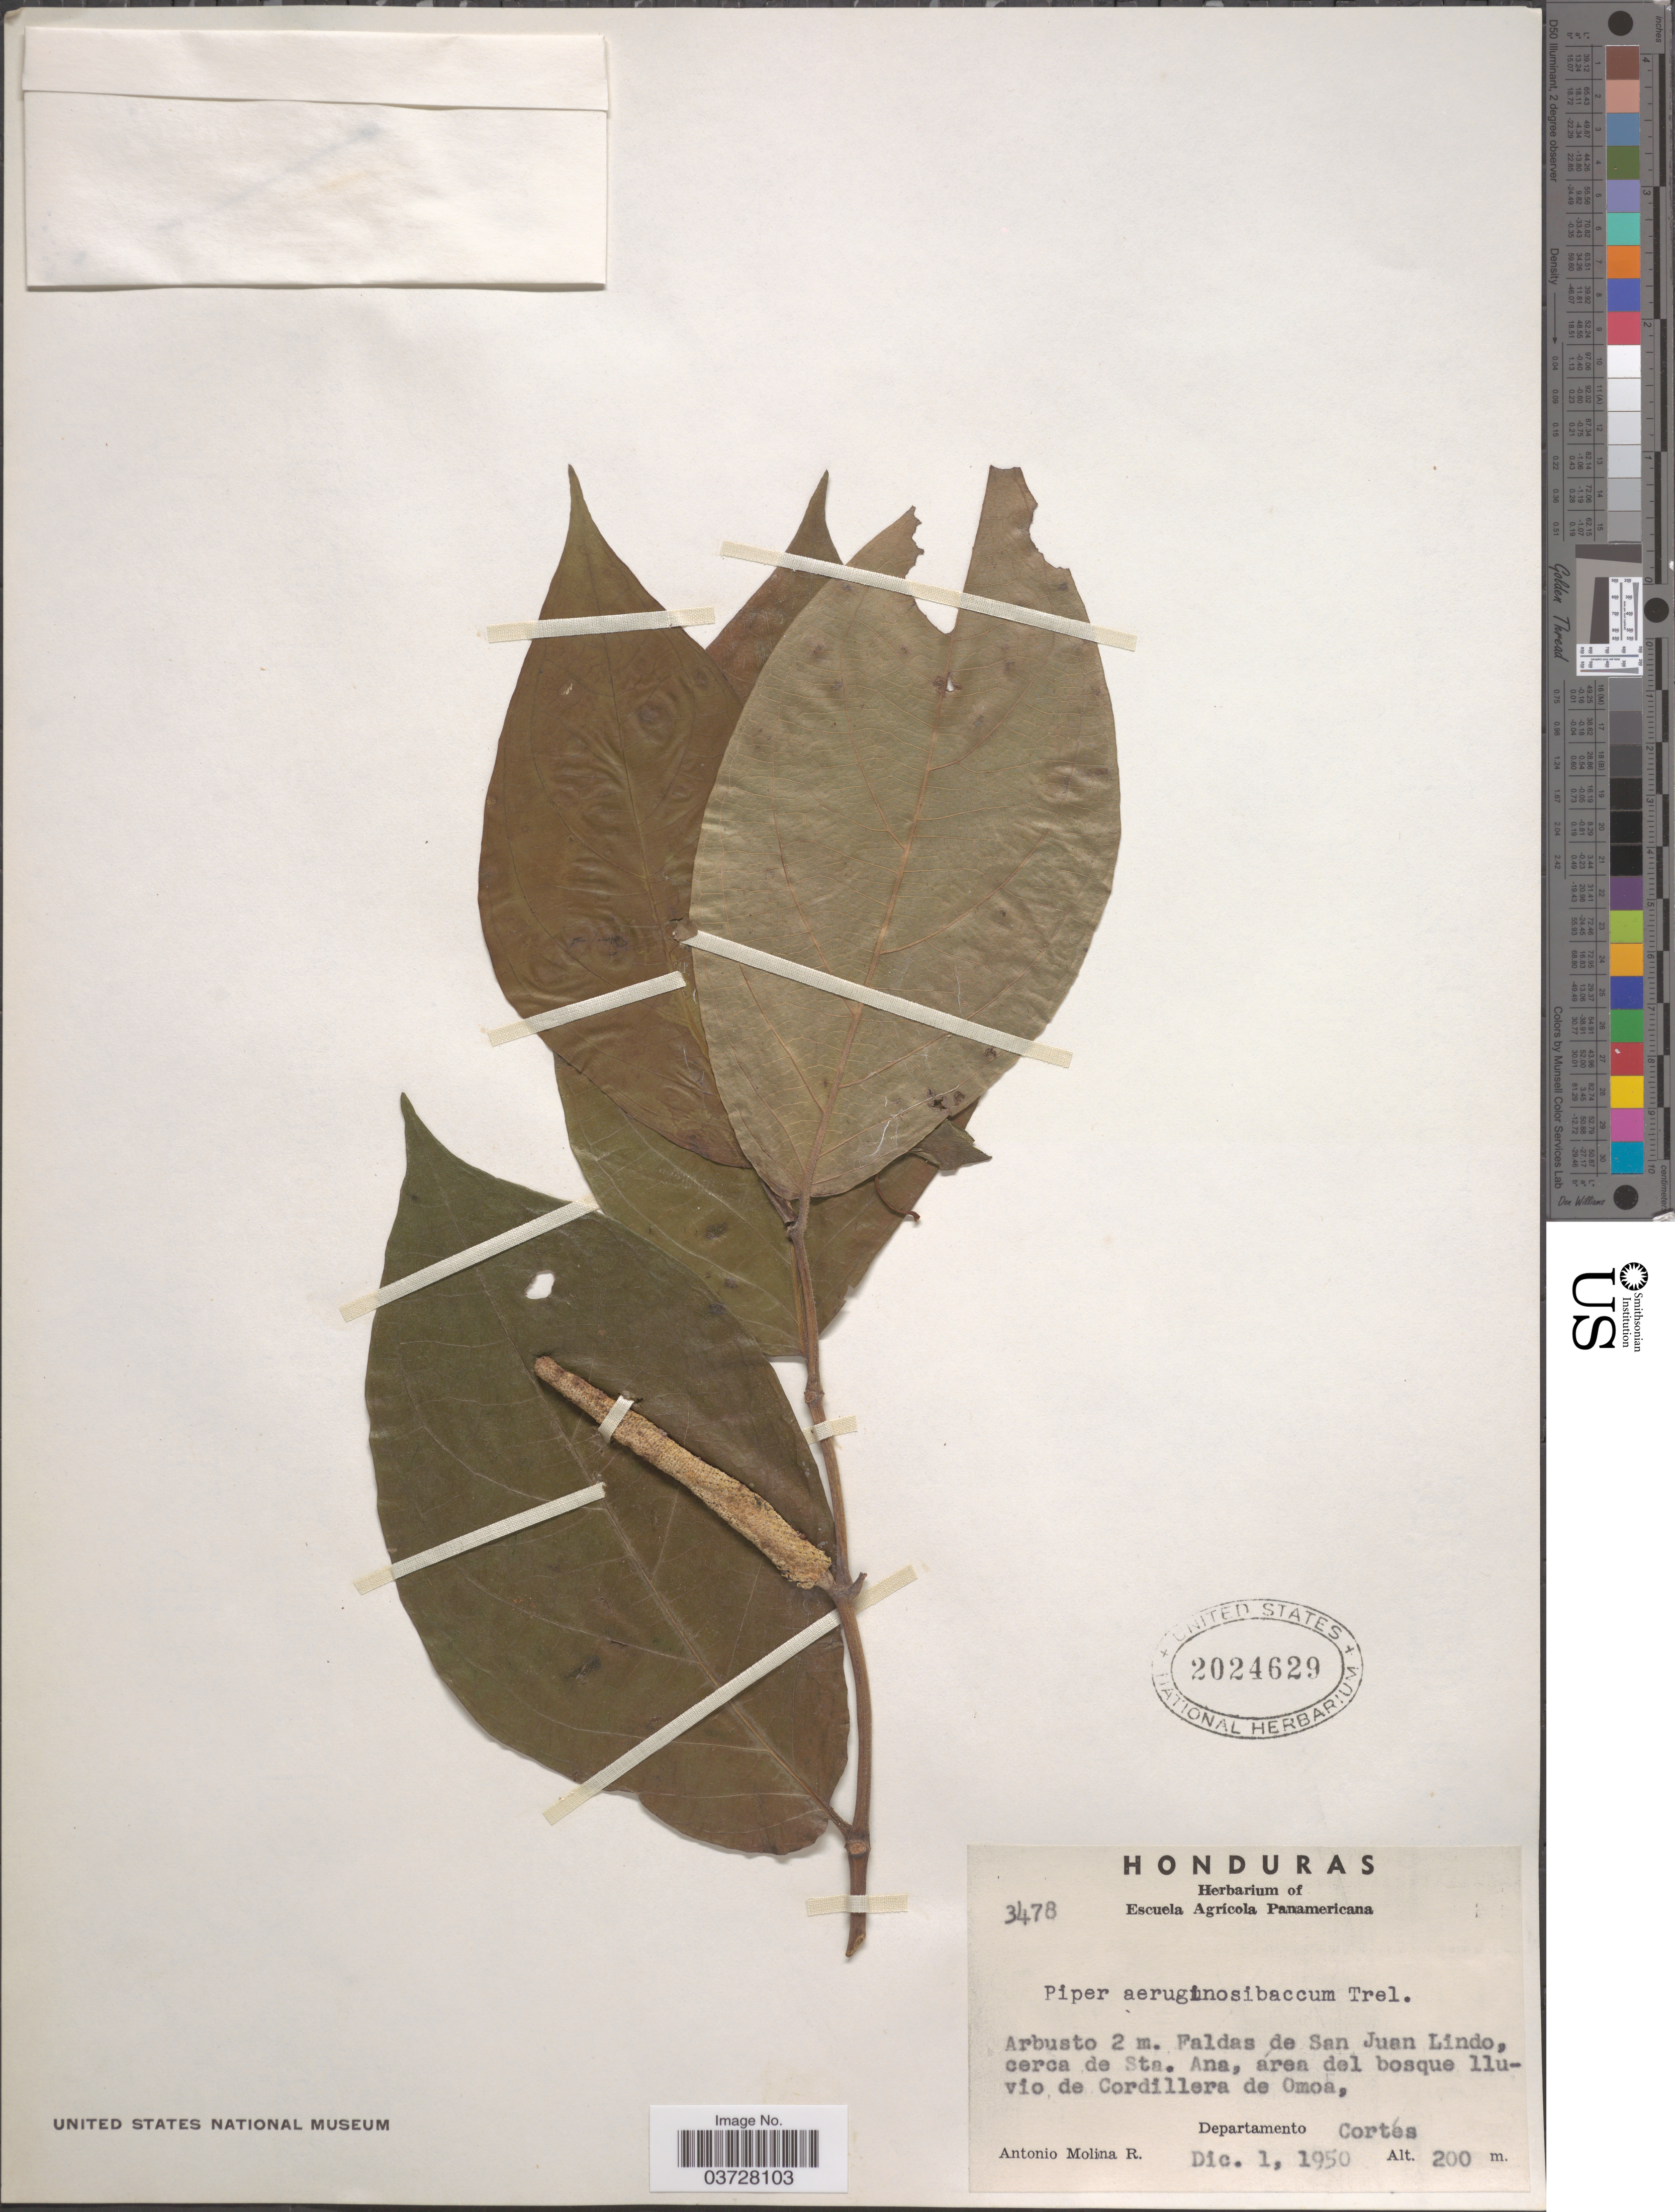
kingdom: Plantae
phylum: Tracheophyta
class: Magnoliopsida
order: Piperales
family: Piperaceae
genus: Piper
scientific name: Piper aeruginosibaccum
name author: Trel.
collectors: A. Molina R.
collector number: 3478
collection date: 1950-12-01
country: Honduras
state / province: Cortes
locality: Faldas de San Juan Lindo, cerca de Sta. Ana, area del bosque lluvio de Cordillera de Omoa, Departamento Cortés.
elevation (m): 200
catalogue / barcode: US 2024629